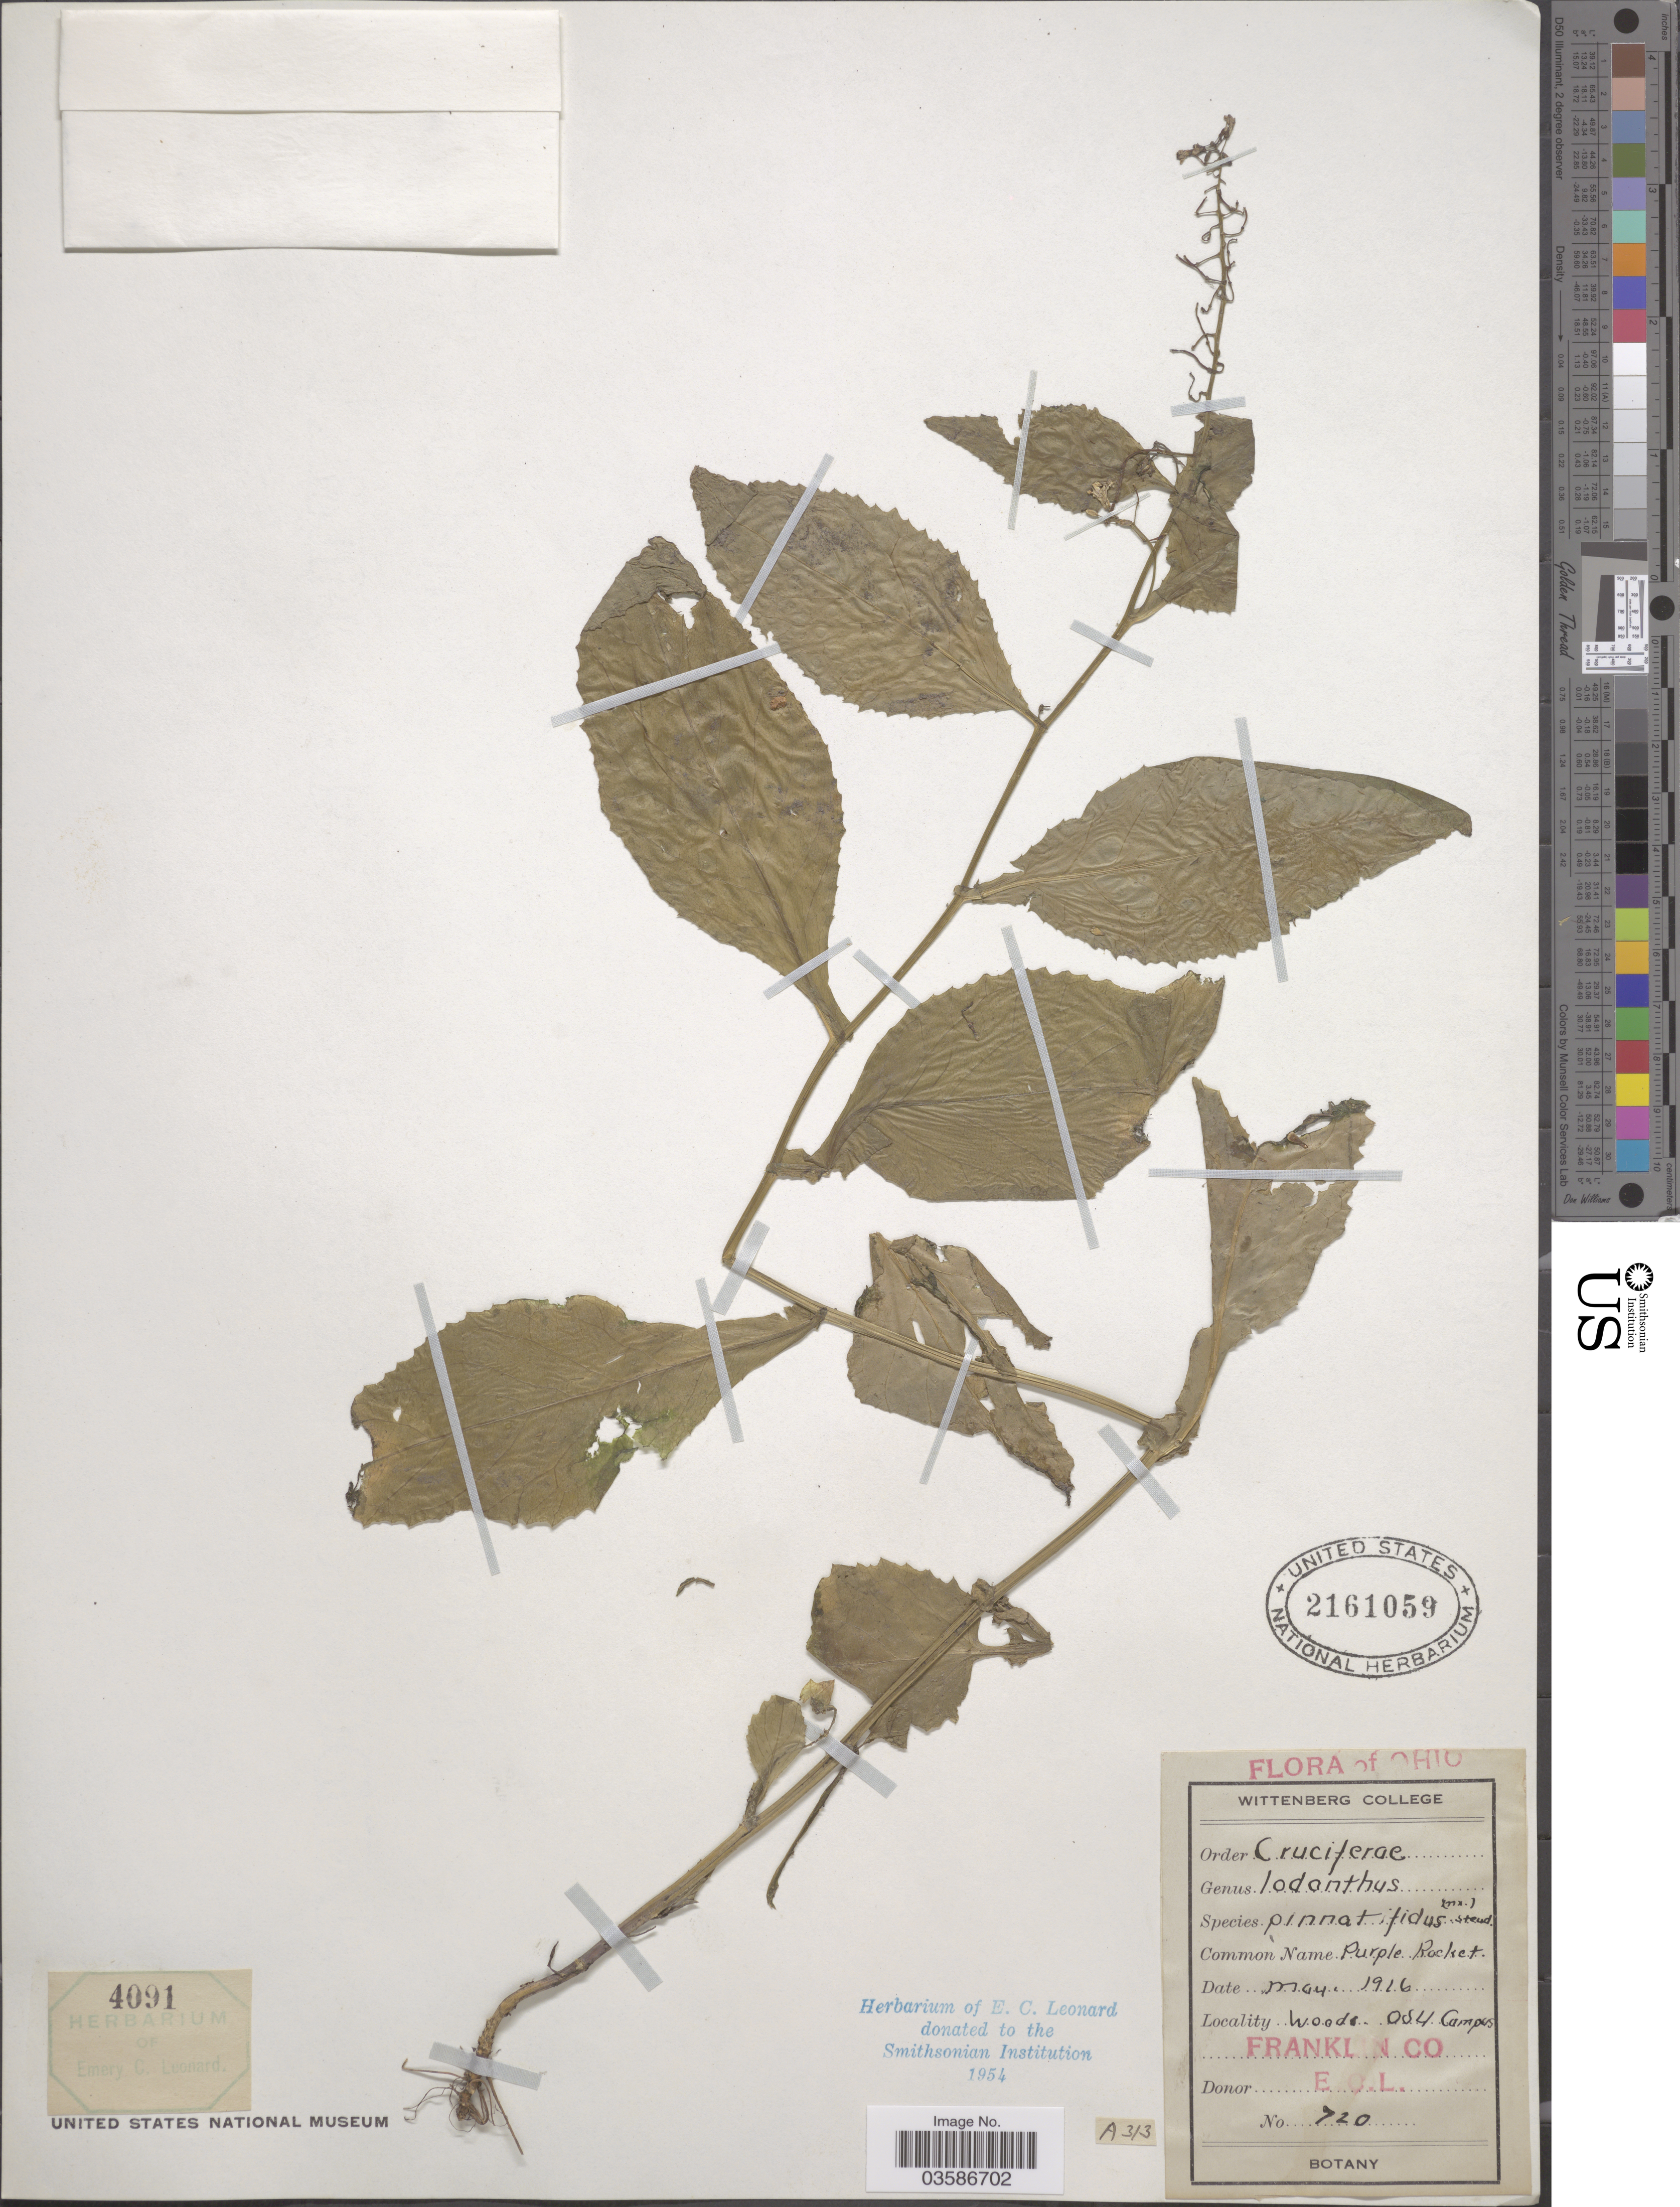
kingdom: Plantae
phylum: Tracheophyta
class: Magnoliopsida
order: Brassicales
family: Brassicaceae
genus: Iodanthus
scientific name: Iodanthus pinnatifidus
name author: (Michx.) Steud.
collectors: E. C. Leonard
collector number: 720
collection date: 1916-05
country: United States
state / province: Ohio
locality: Woods OSU Campus. Franklin Co.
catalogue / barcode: US 2161059